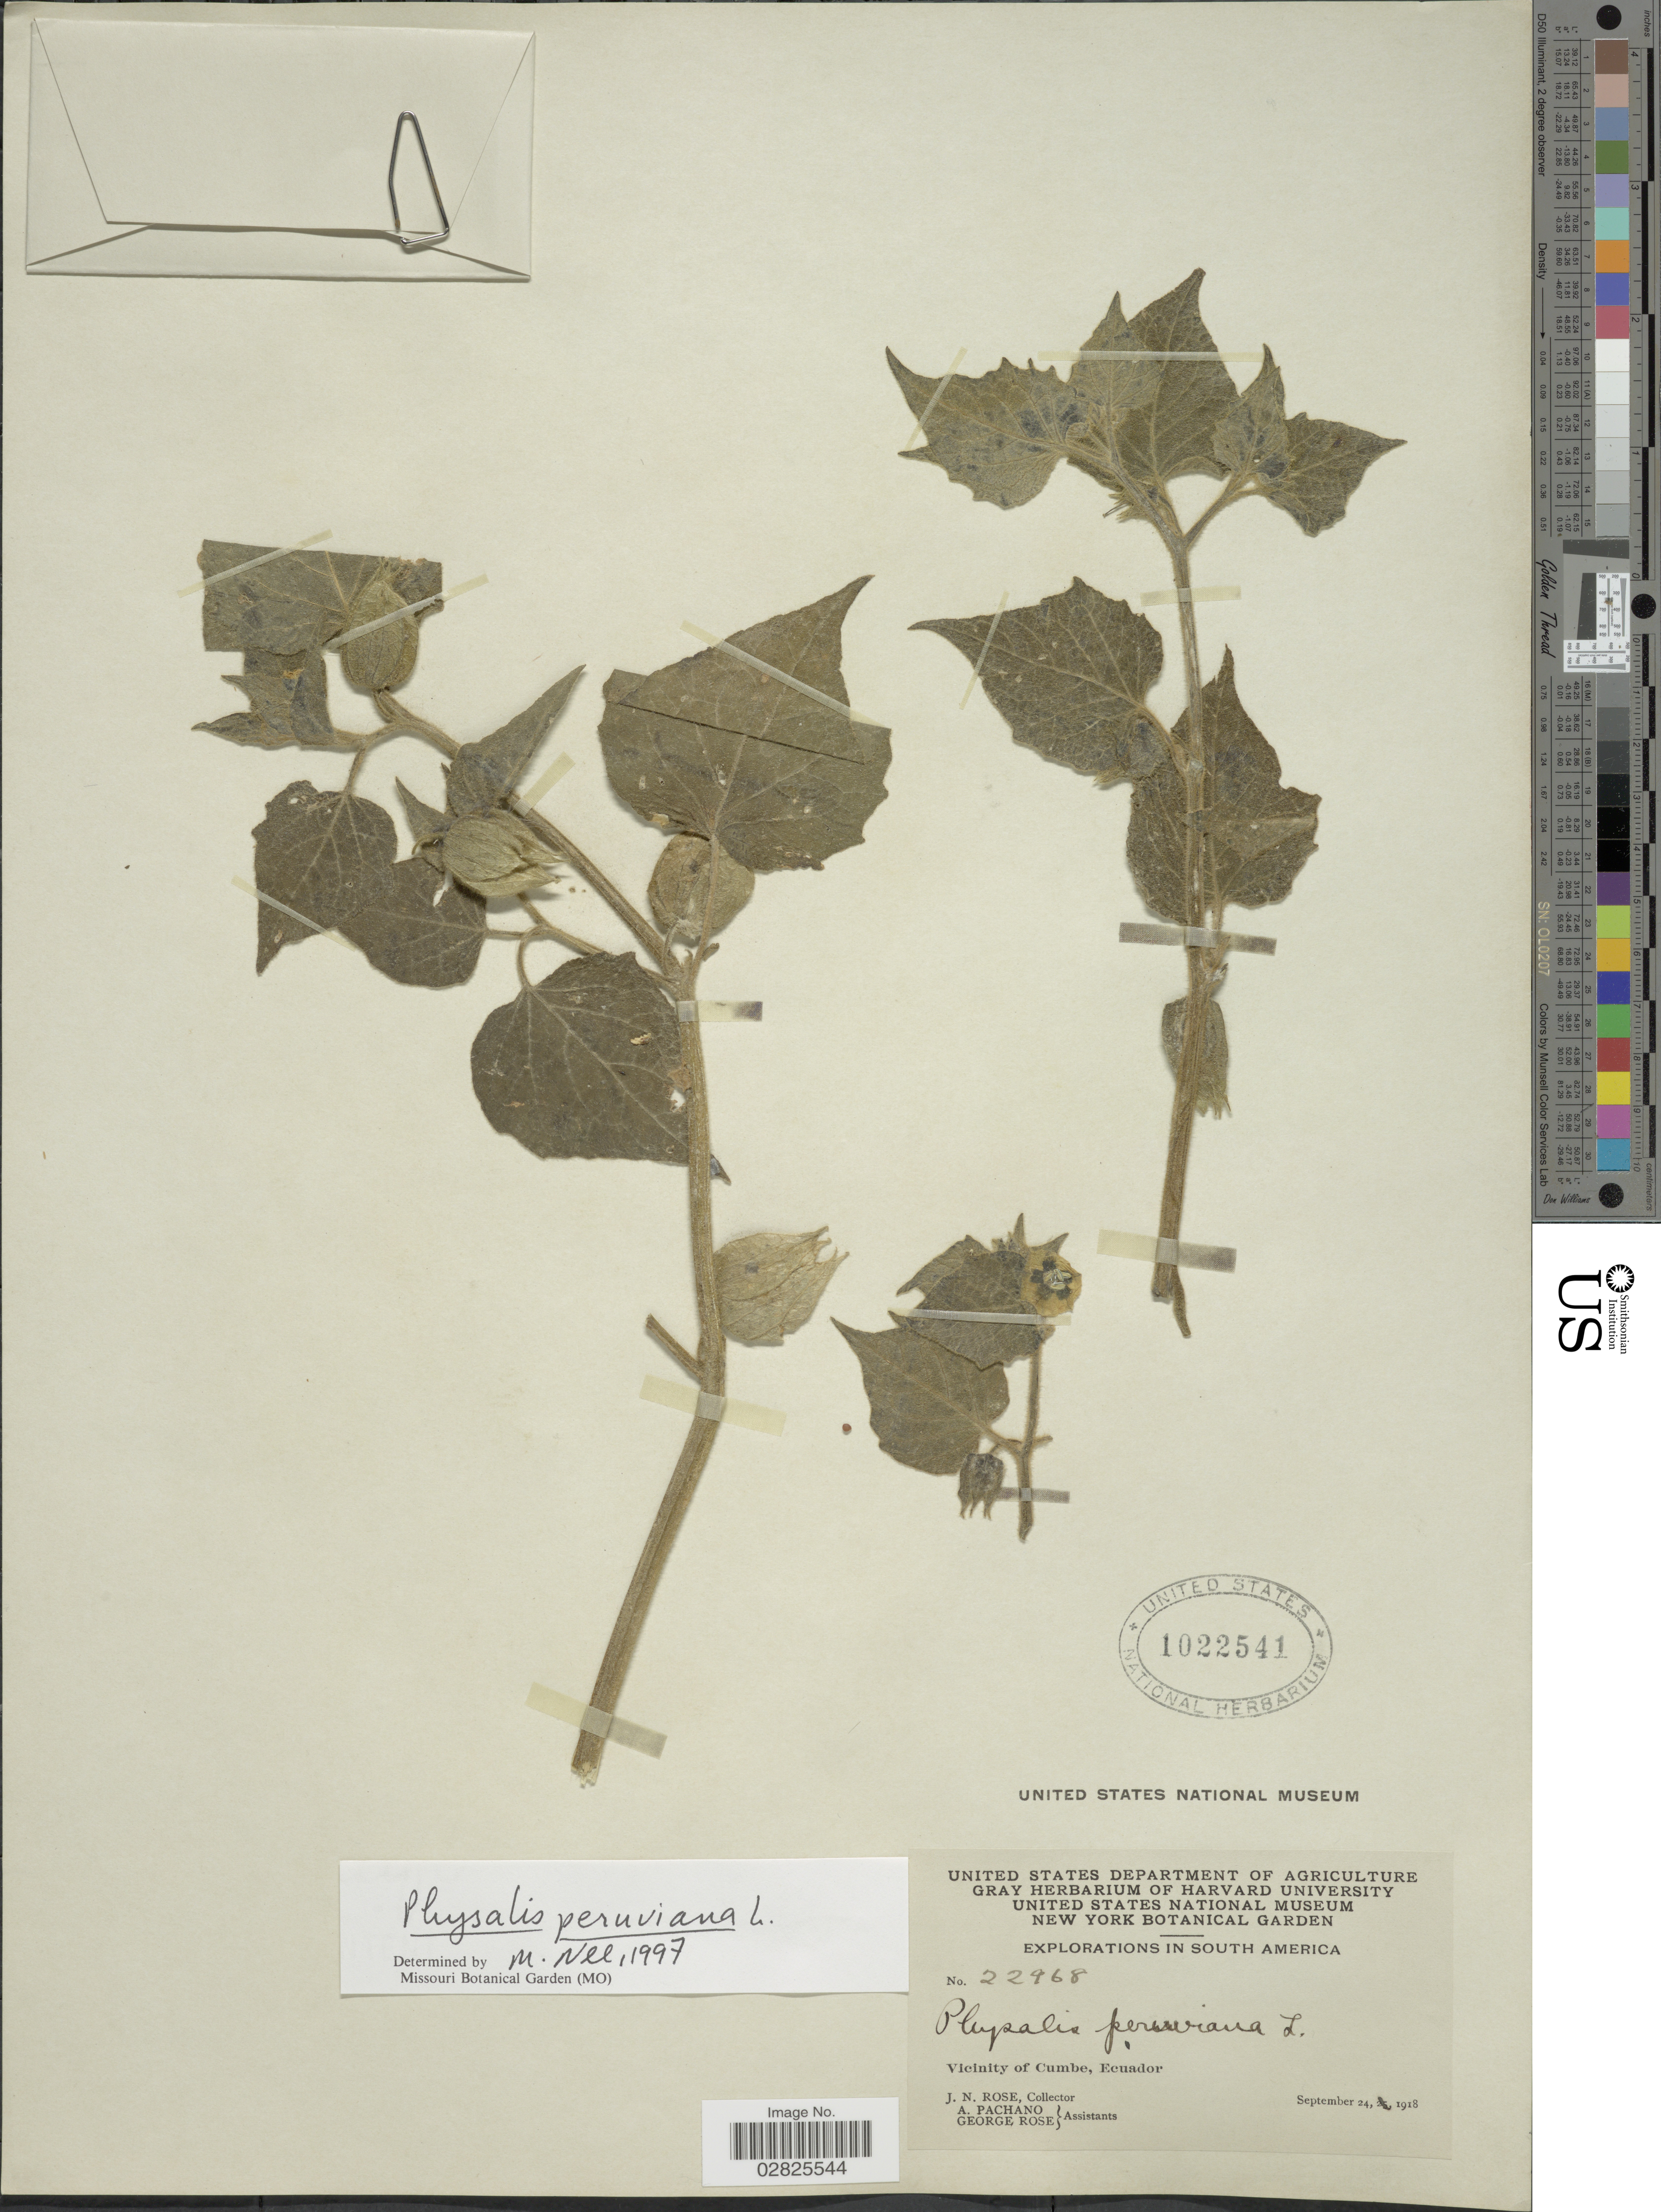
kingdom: Plantae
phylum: Tracheophyta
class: Magnoliopsida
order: Solanales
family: Solanaceae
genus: Physalis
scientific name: Physalis peruviana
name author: L.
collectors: J. N. Rose, A. Pachano & G. Rose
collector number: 22968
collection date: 1918-09-24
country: Ecuador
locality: Vicinity of Cumbe.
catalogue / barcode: US 1022541